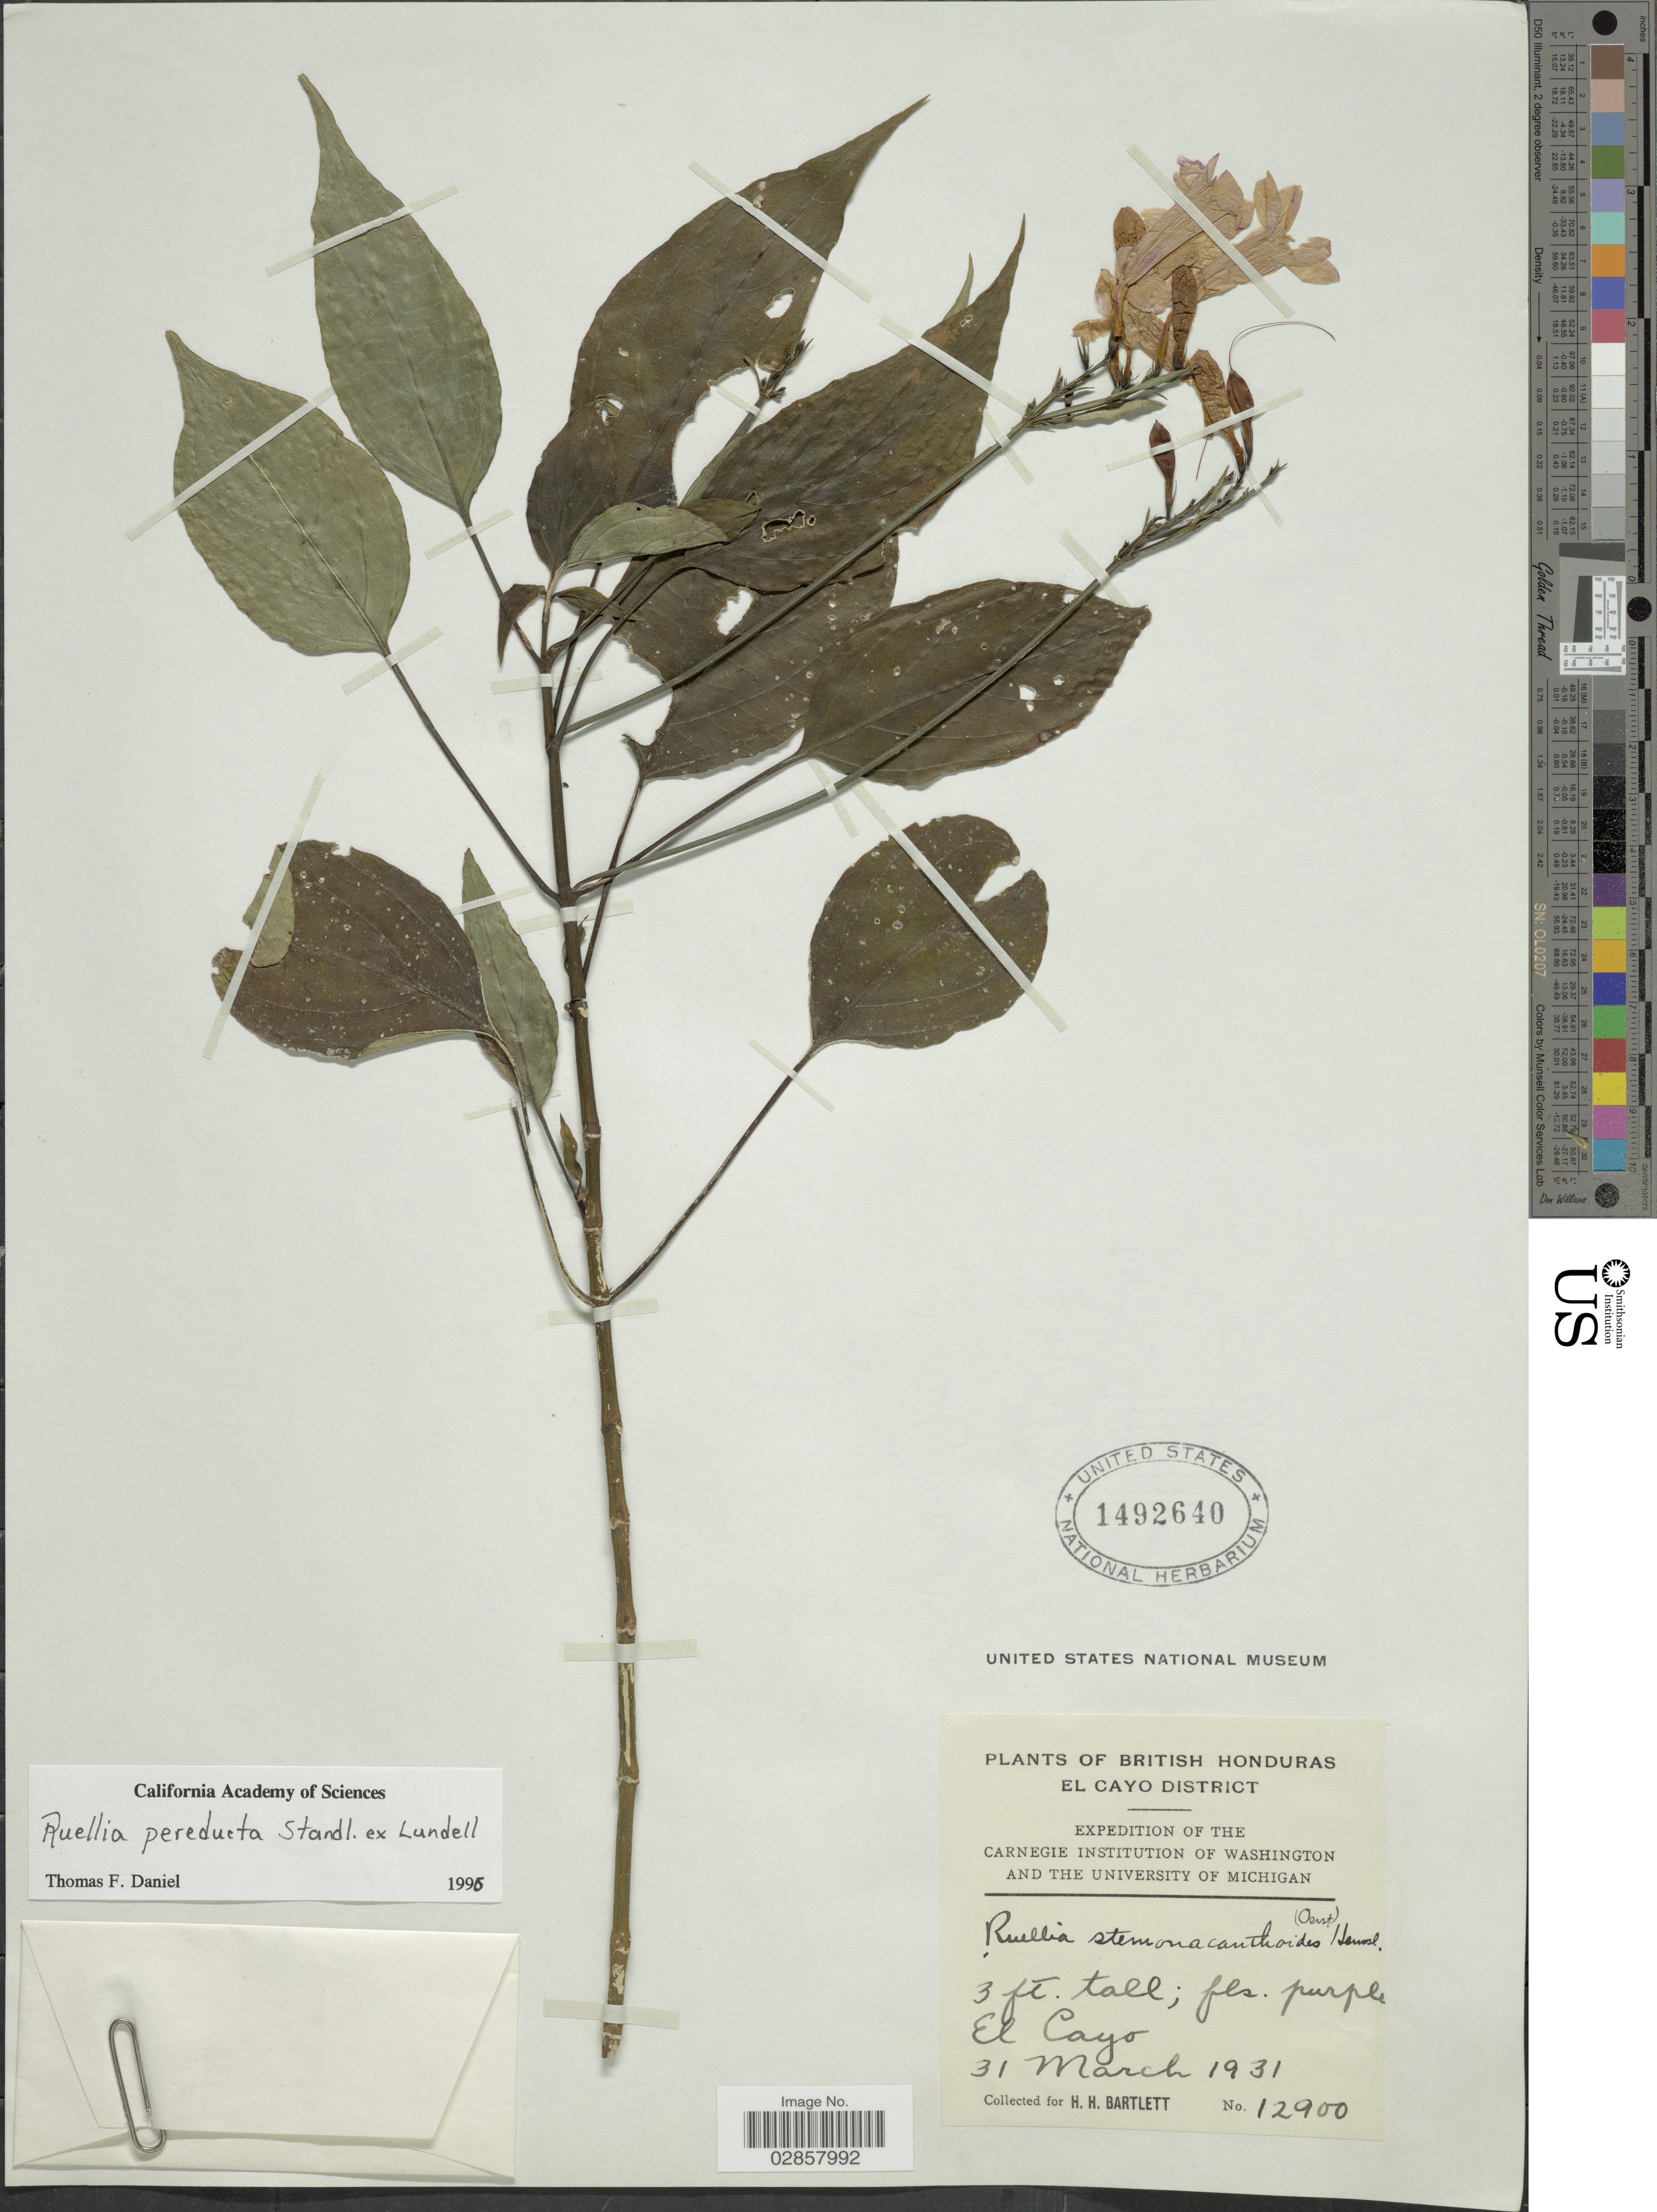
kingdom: Plantae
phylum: Tracheophyta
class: Magnoliopsida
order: Lamiales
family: Acanthaceae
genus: Ruellia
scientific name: Ruellia pereducta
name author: Standl. ex Lundell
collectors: H. H. Bartlett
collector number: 12900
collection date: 1931-03-31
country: Belize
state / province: Cayo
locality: British Honduras, El Cayo District. El Cayo.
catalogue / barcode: US 1492640